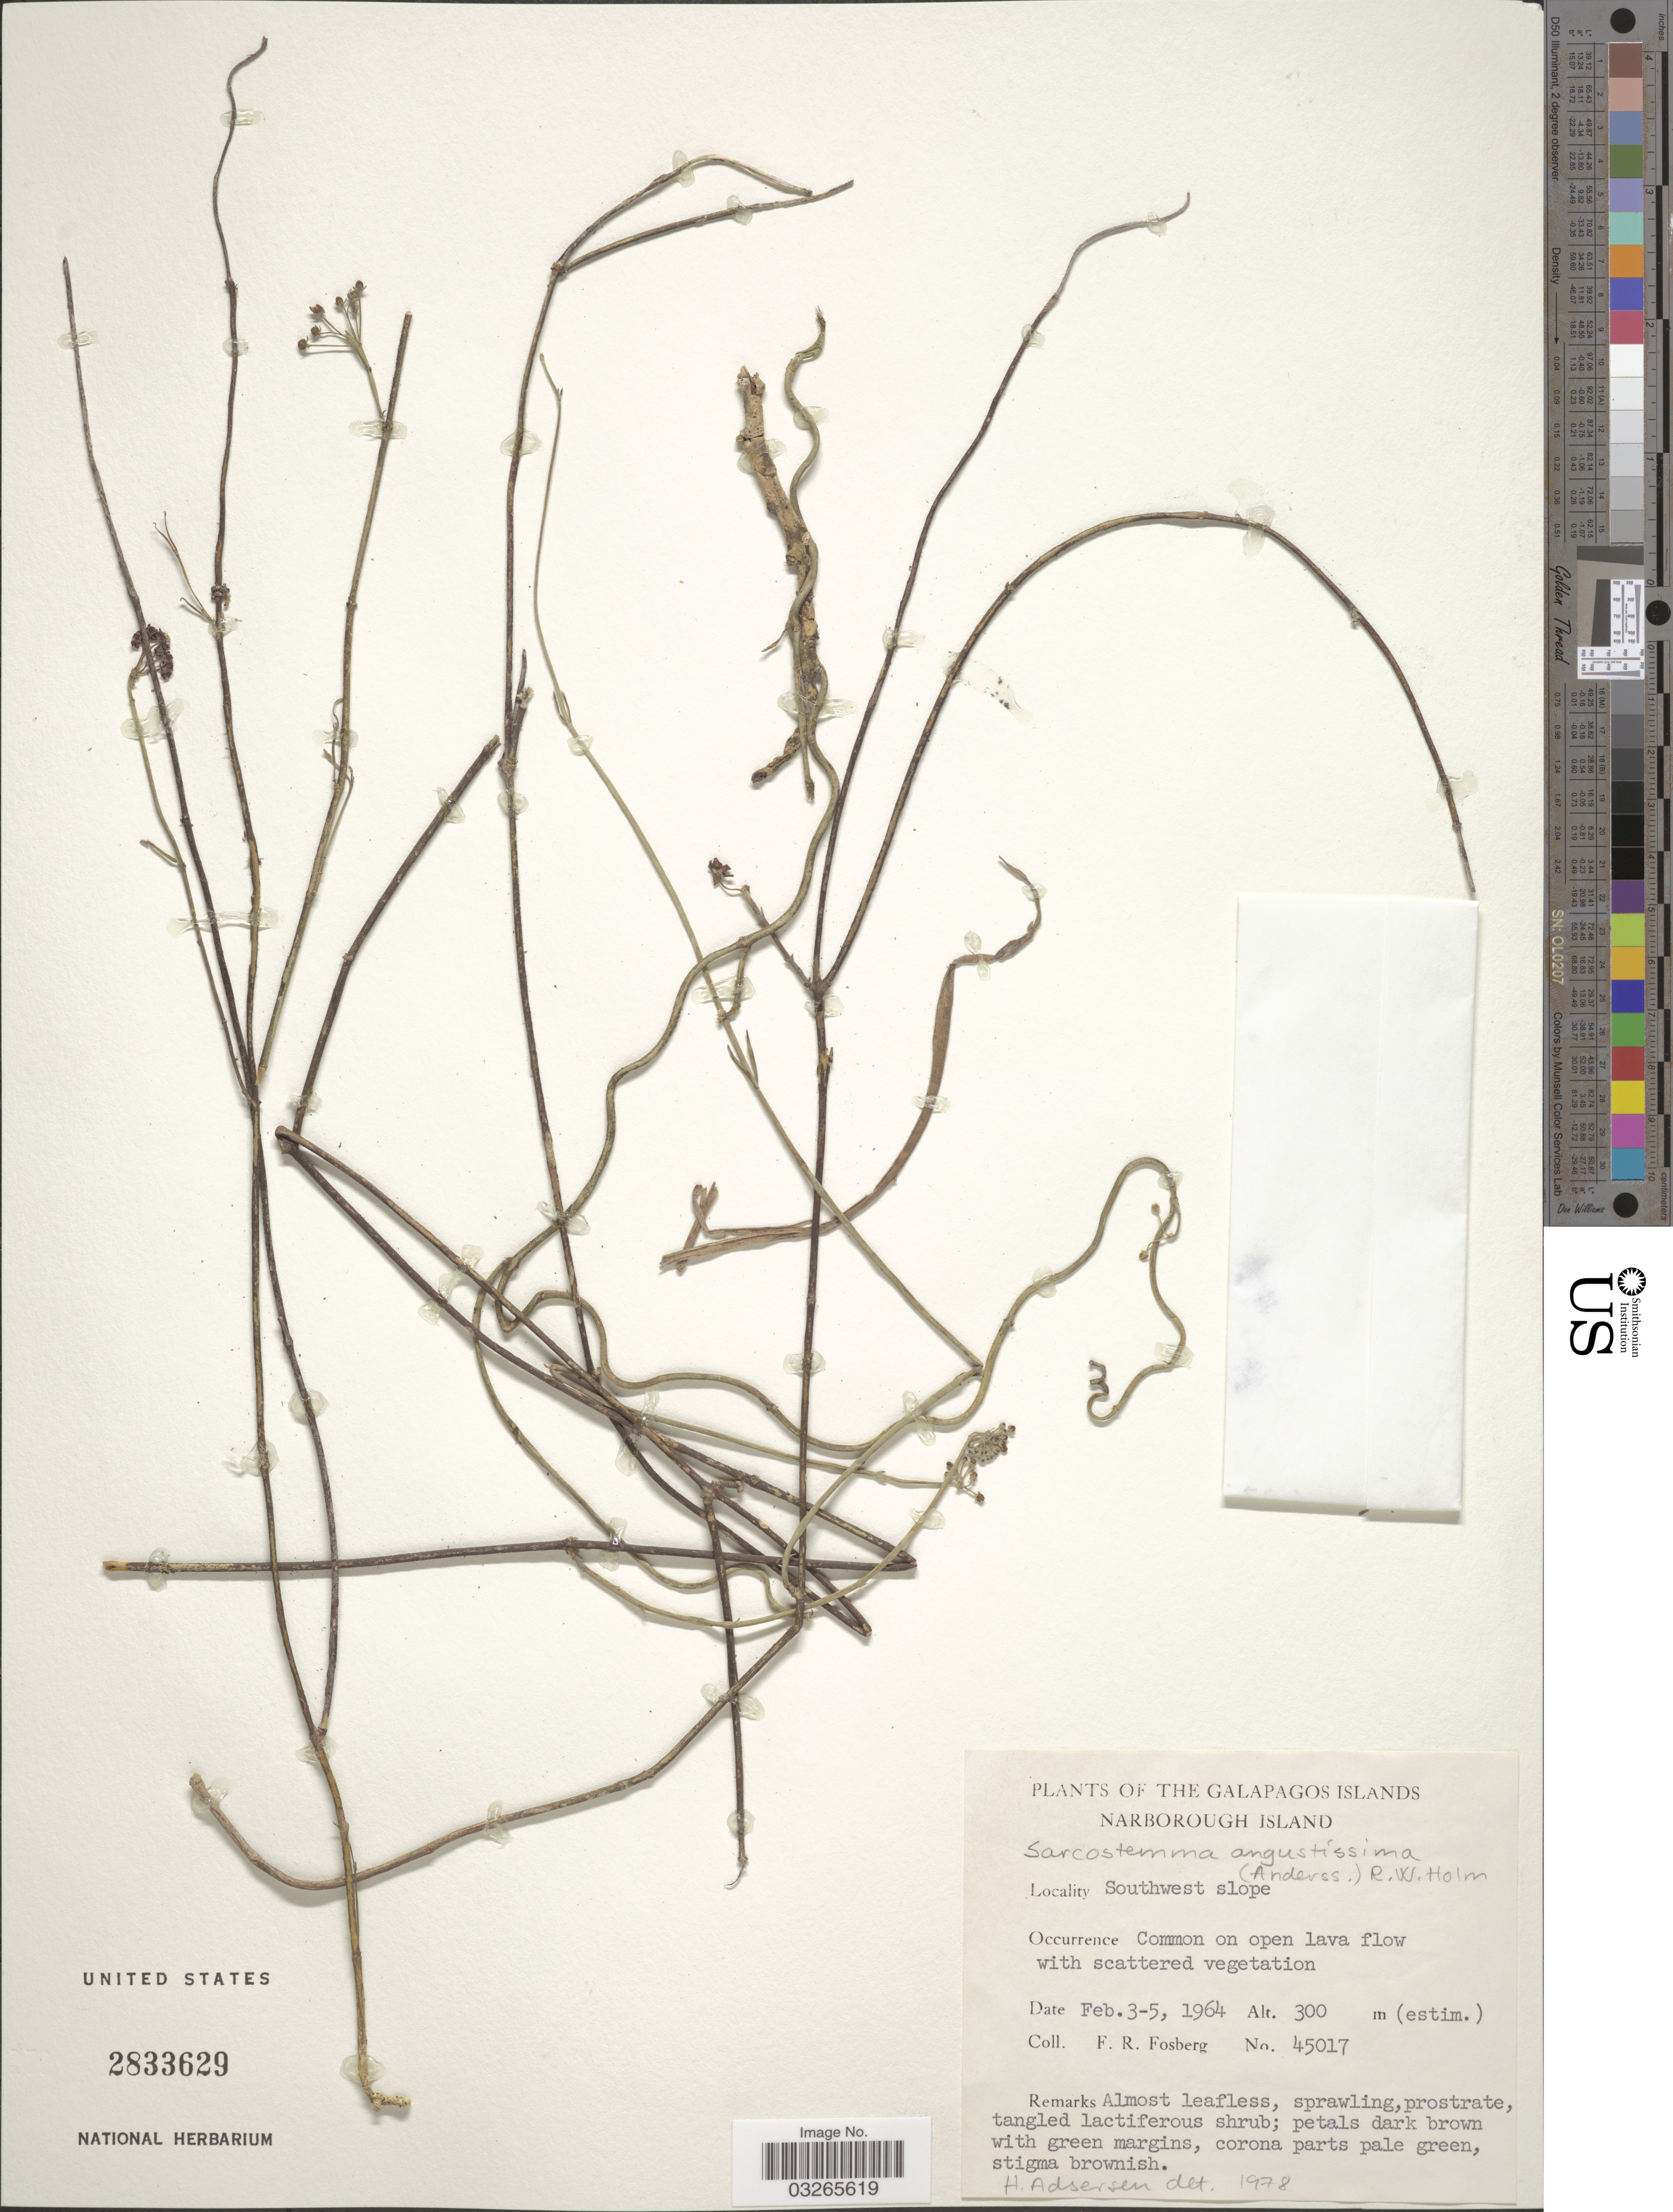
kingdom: Plantae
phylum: Tracheophyta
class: Magnoliopsida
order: Gentianales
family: Apocynaceae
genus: Sarcostemma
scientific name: Sarcostemma angustissimum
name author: (Andersson) R.W. Holm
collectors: F. R. Fosberg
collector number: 45017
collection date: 1964-02-03/1964-02-05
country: Ecuador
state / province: Colón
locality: The Galapagos Islands, Narborough Island, Southwest slope.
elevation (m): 300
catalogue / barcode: US 2833629